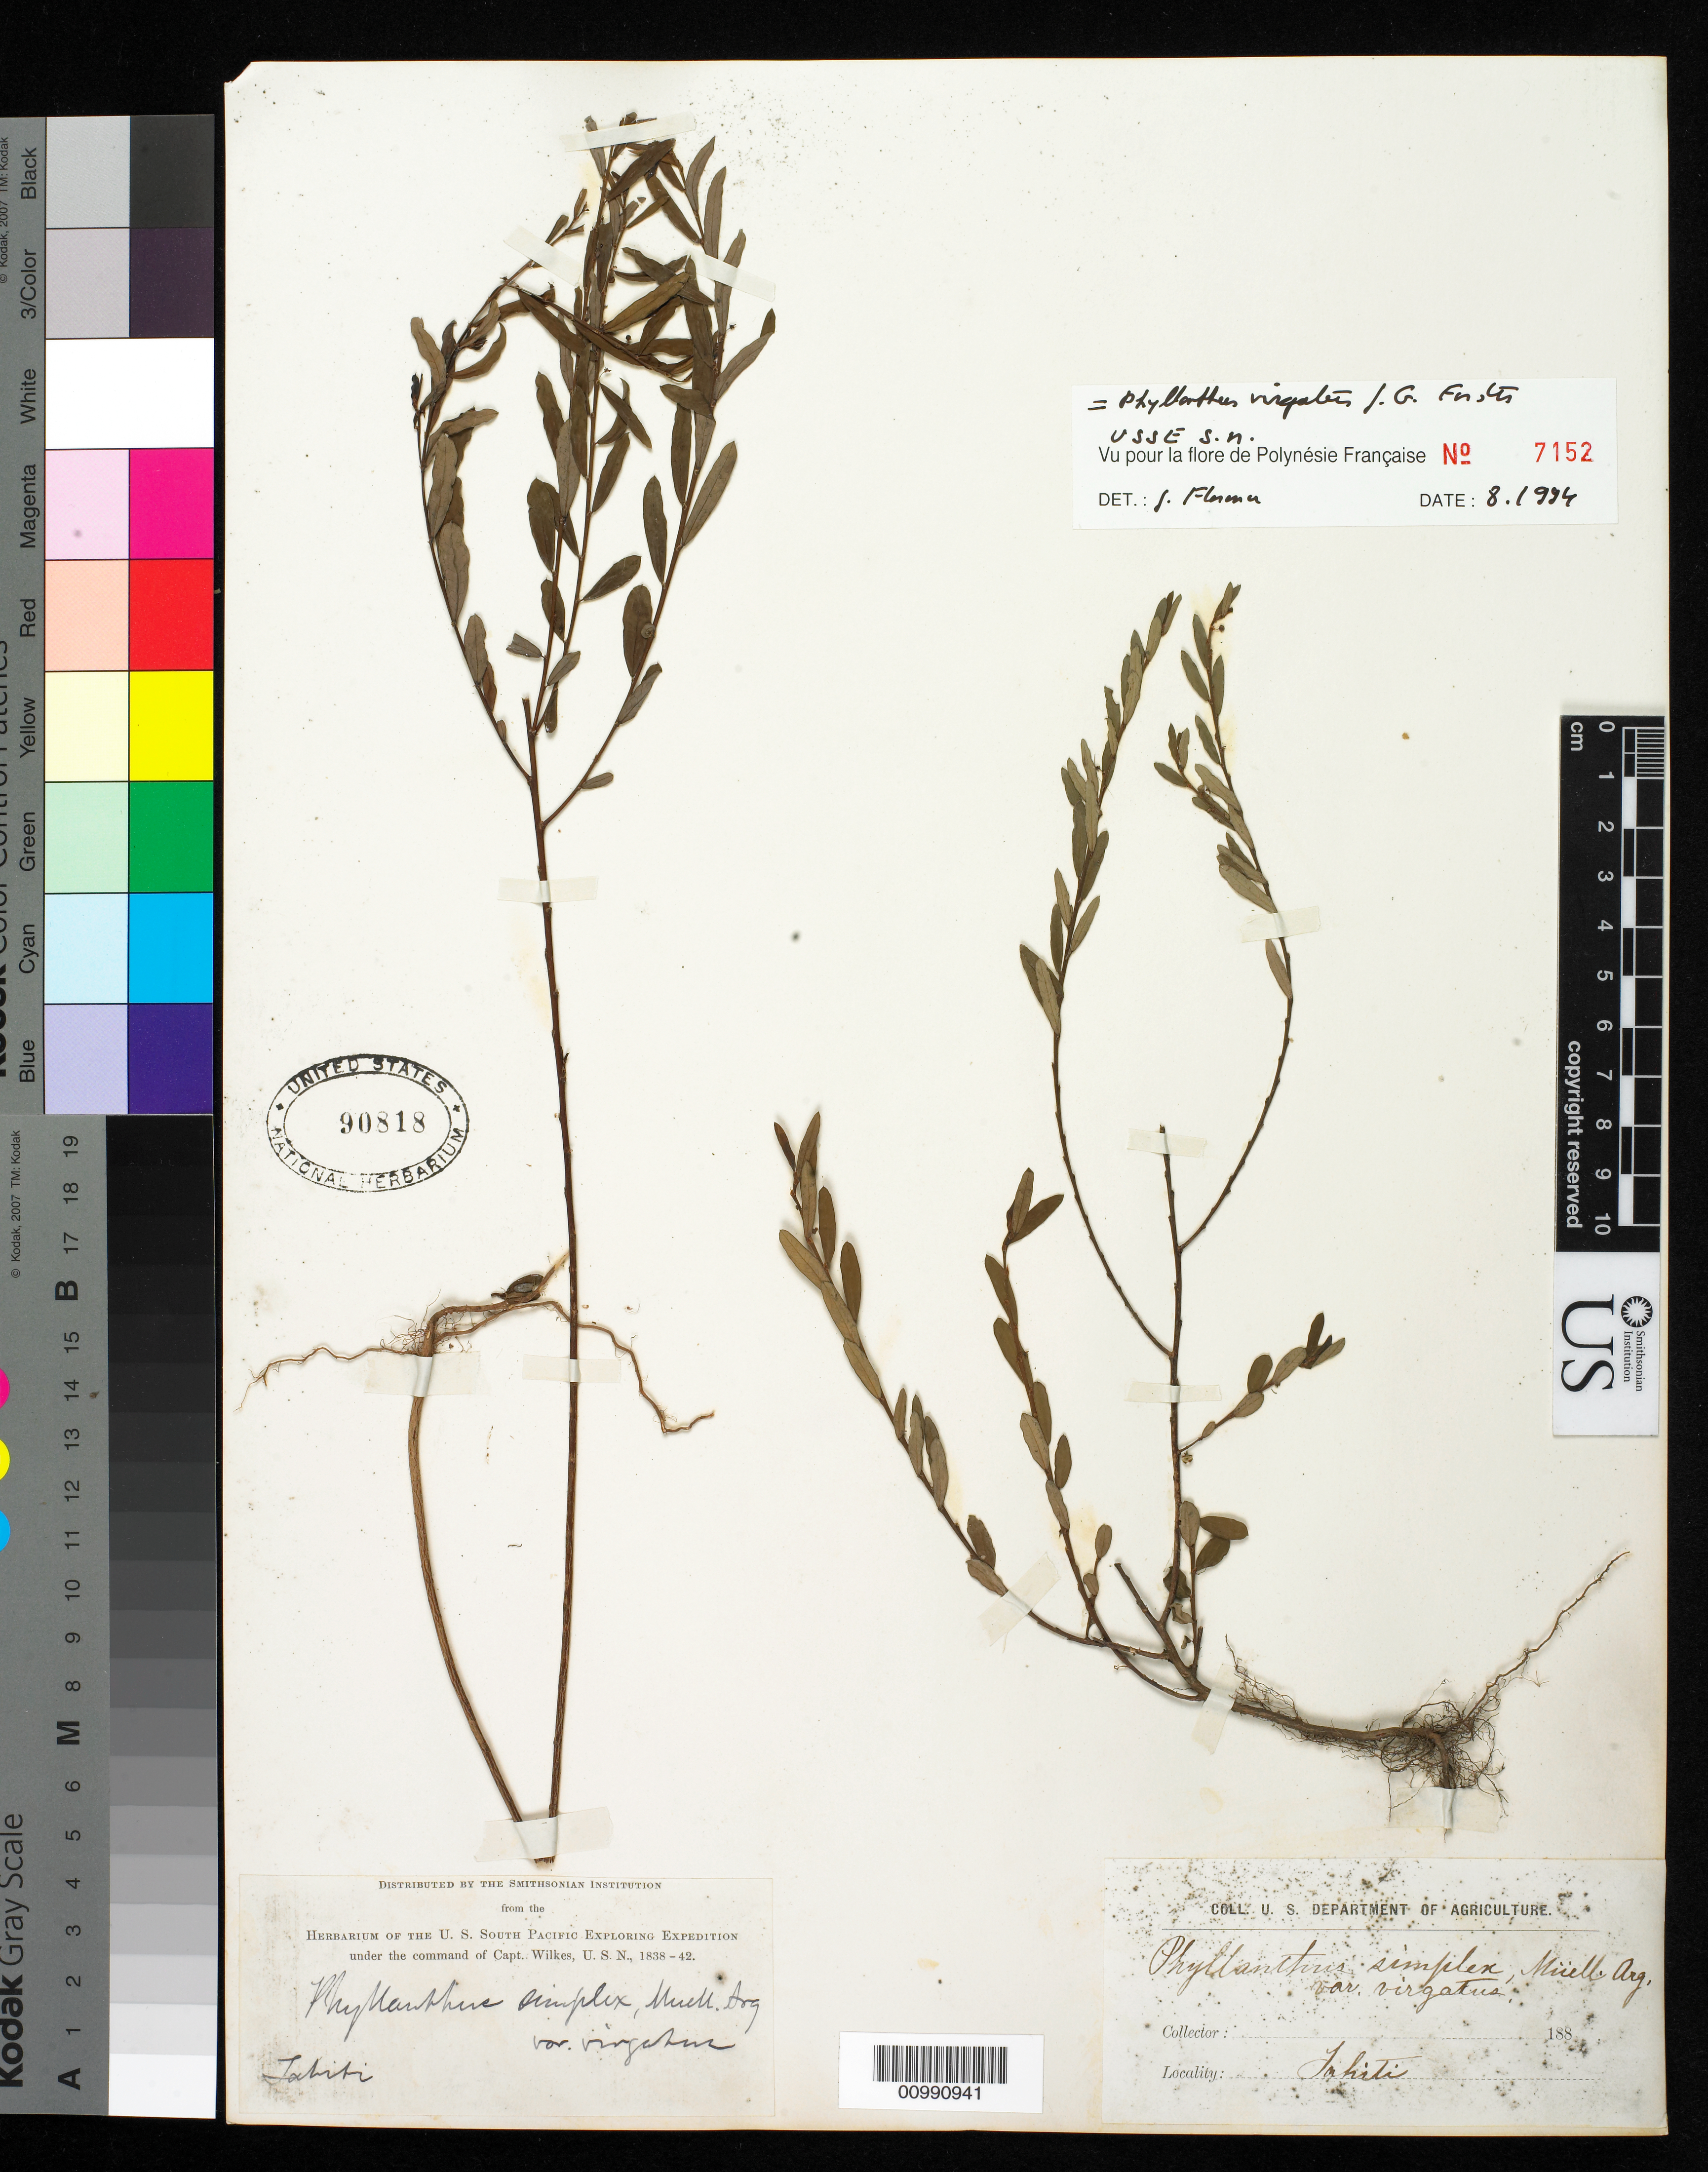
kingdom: Plantae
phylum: Tracheophyta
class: Magnoliopsida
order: Malpighiales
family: Phyllanthaceae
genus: Phyllanthus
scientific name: Phyllanthus virgatus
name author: G. Forst.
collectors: Wilkes Explor. Exped.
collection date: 1838/1842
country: French Polynesia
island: Tahiti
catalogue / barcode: US 90818